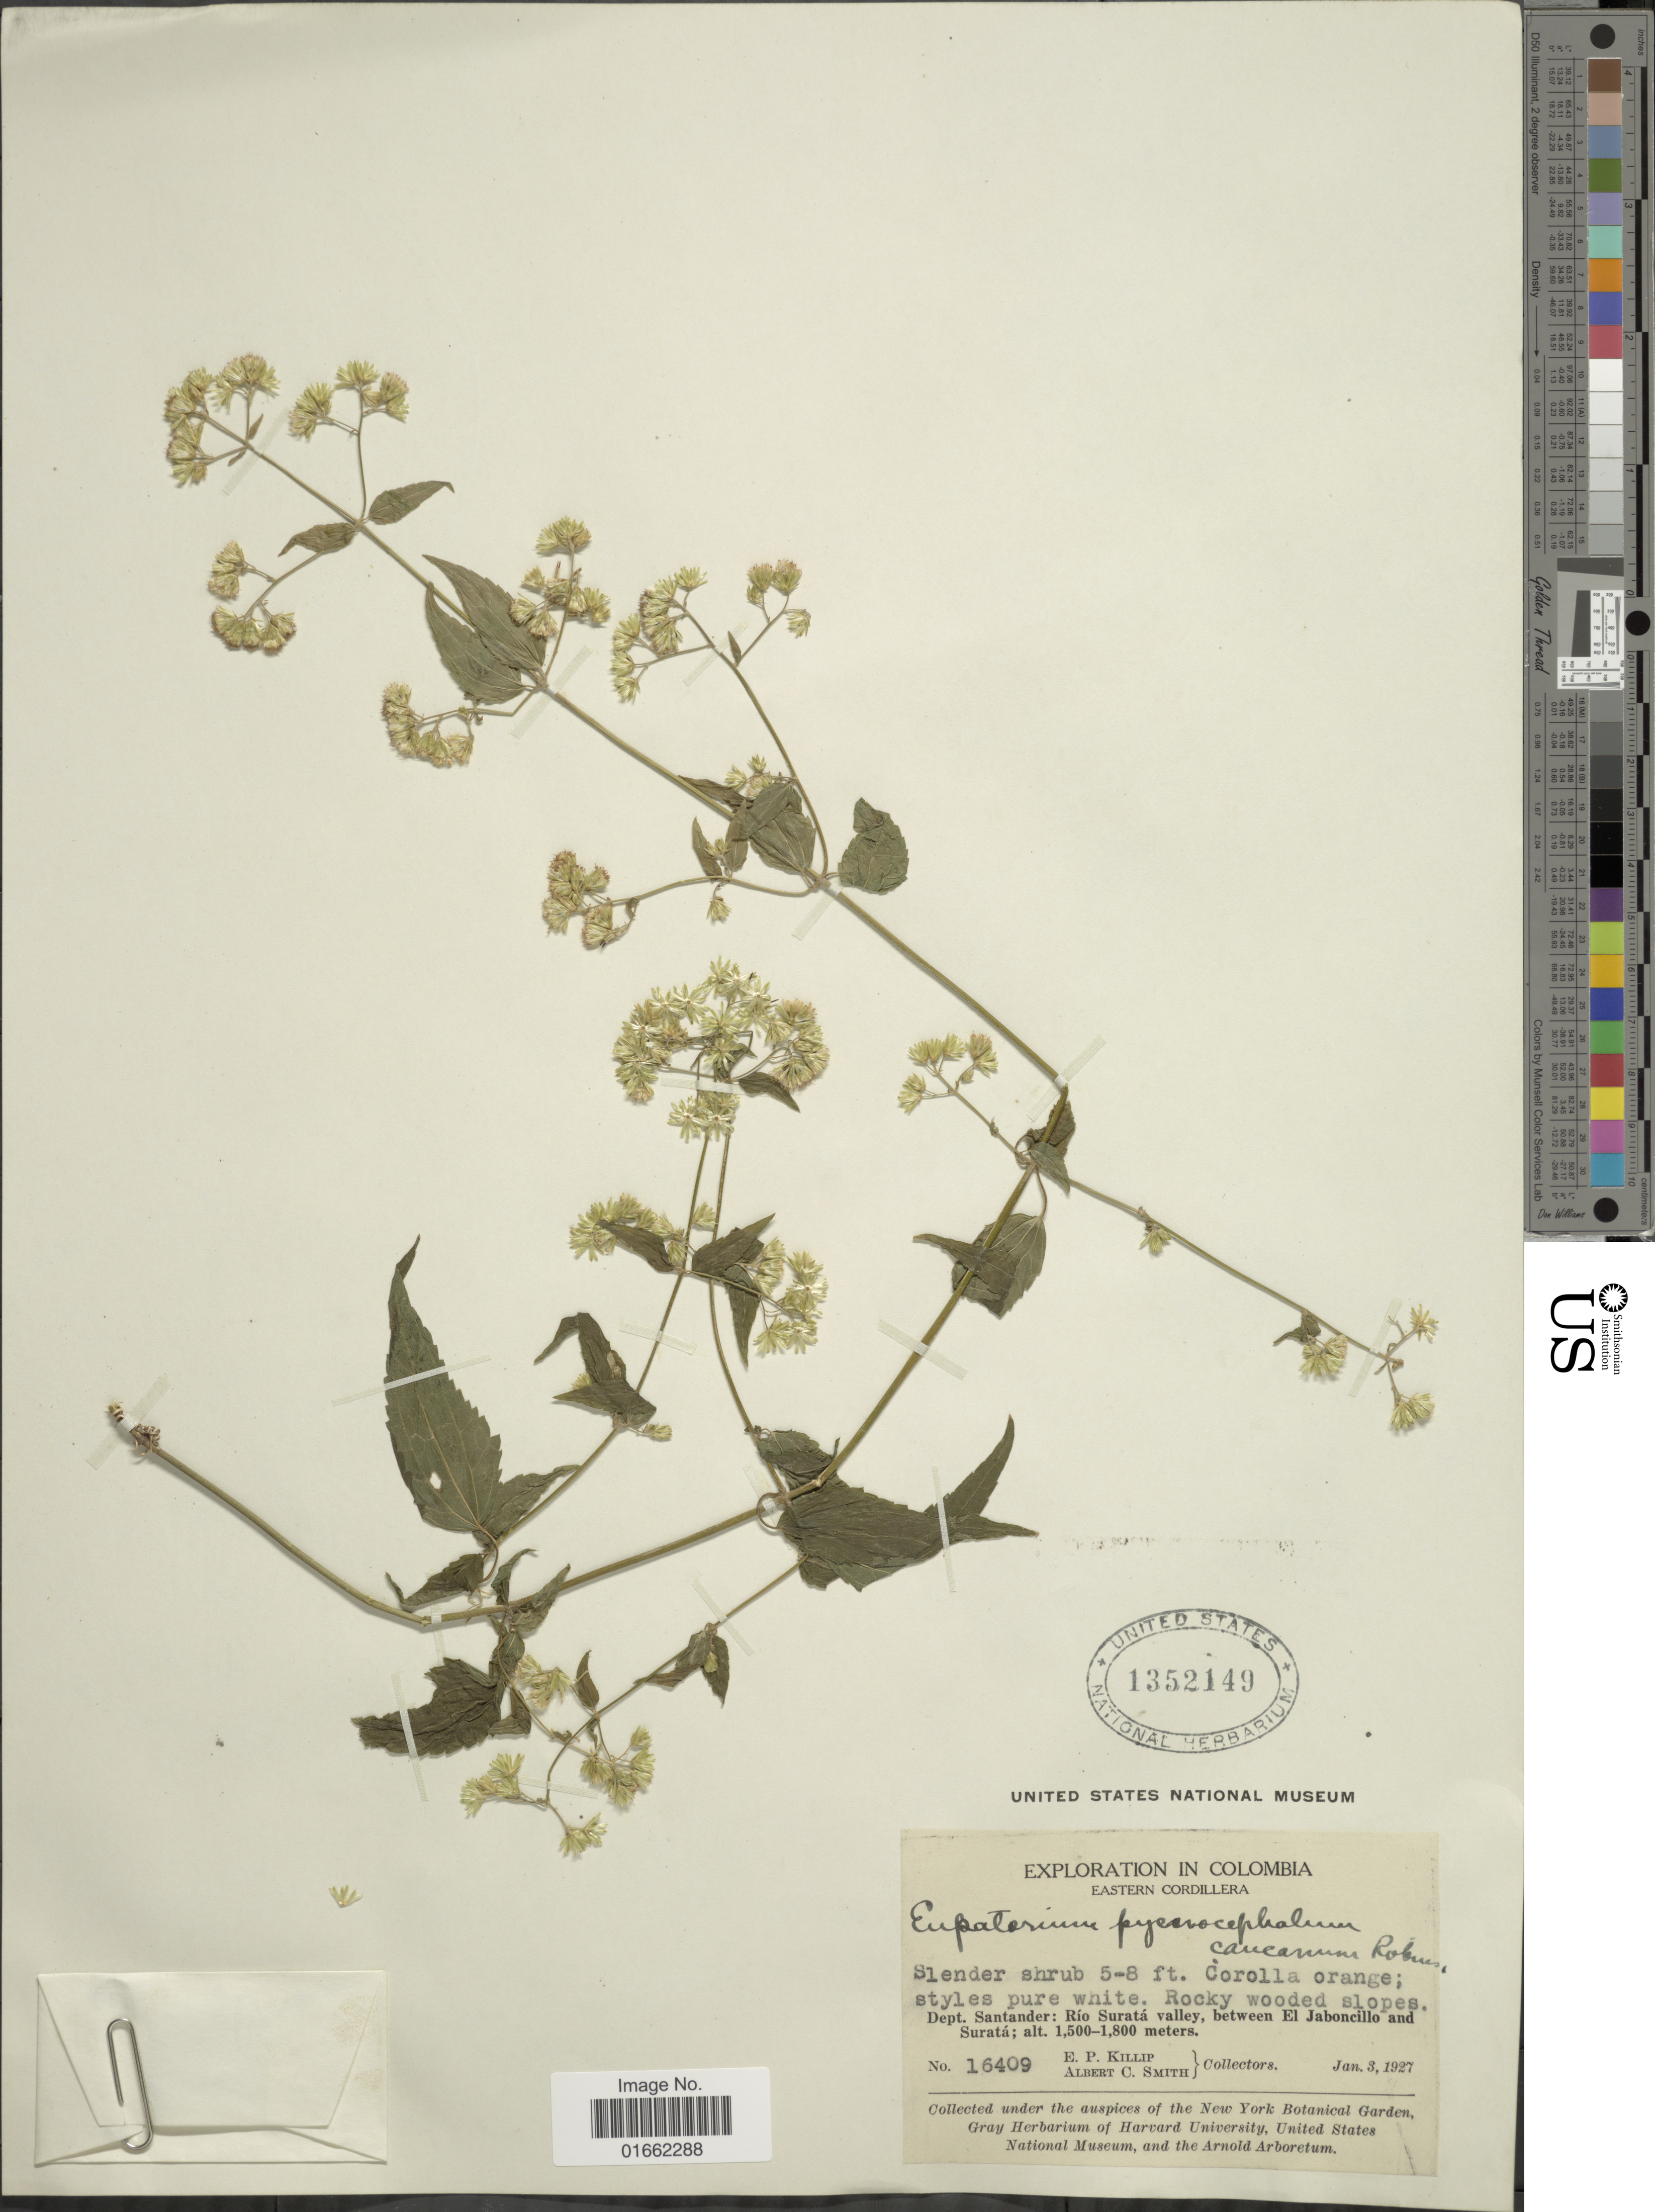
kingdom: Plantae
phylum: Tracheophyta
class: Magnoliopsida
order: Asterales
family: Asteraceae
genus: Fleischmannia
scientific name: Fleischmannia pratensis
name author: (Klatt) R.M. King & H. Rob.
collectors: E. P. Killip & A. C. Smith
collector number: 16409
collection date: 1927-01-03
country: Colombia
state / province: Santander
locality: Eastern Cordillera. Dept. Santander: Rio Suratá valley, between El Jaboncillo and Suratá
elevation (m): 1500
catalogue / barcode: US 1352149